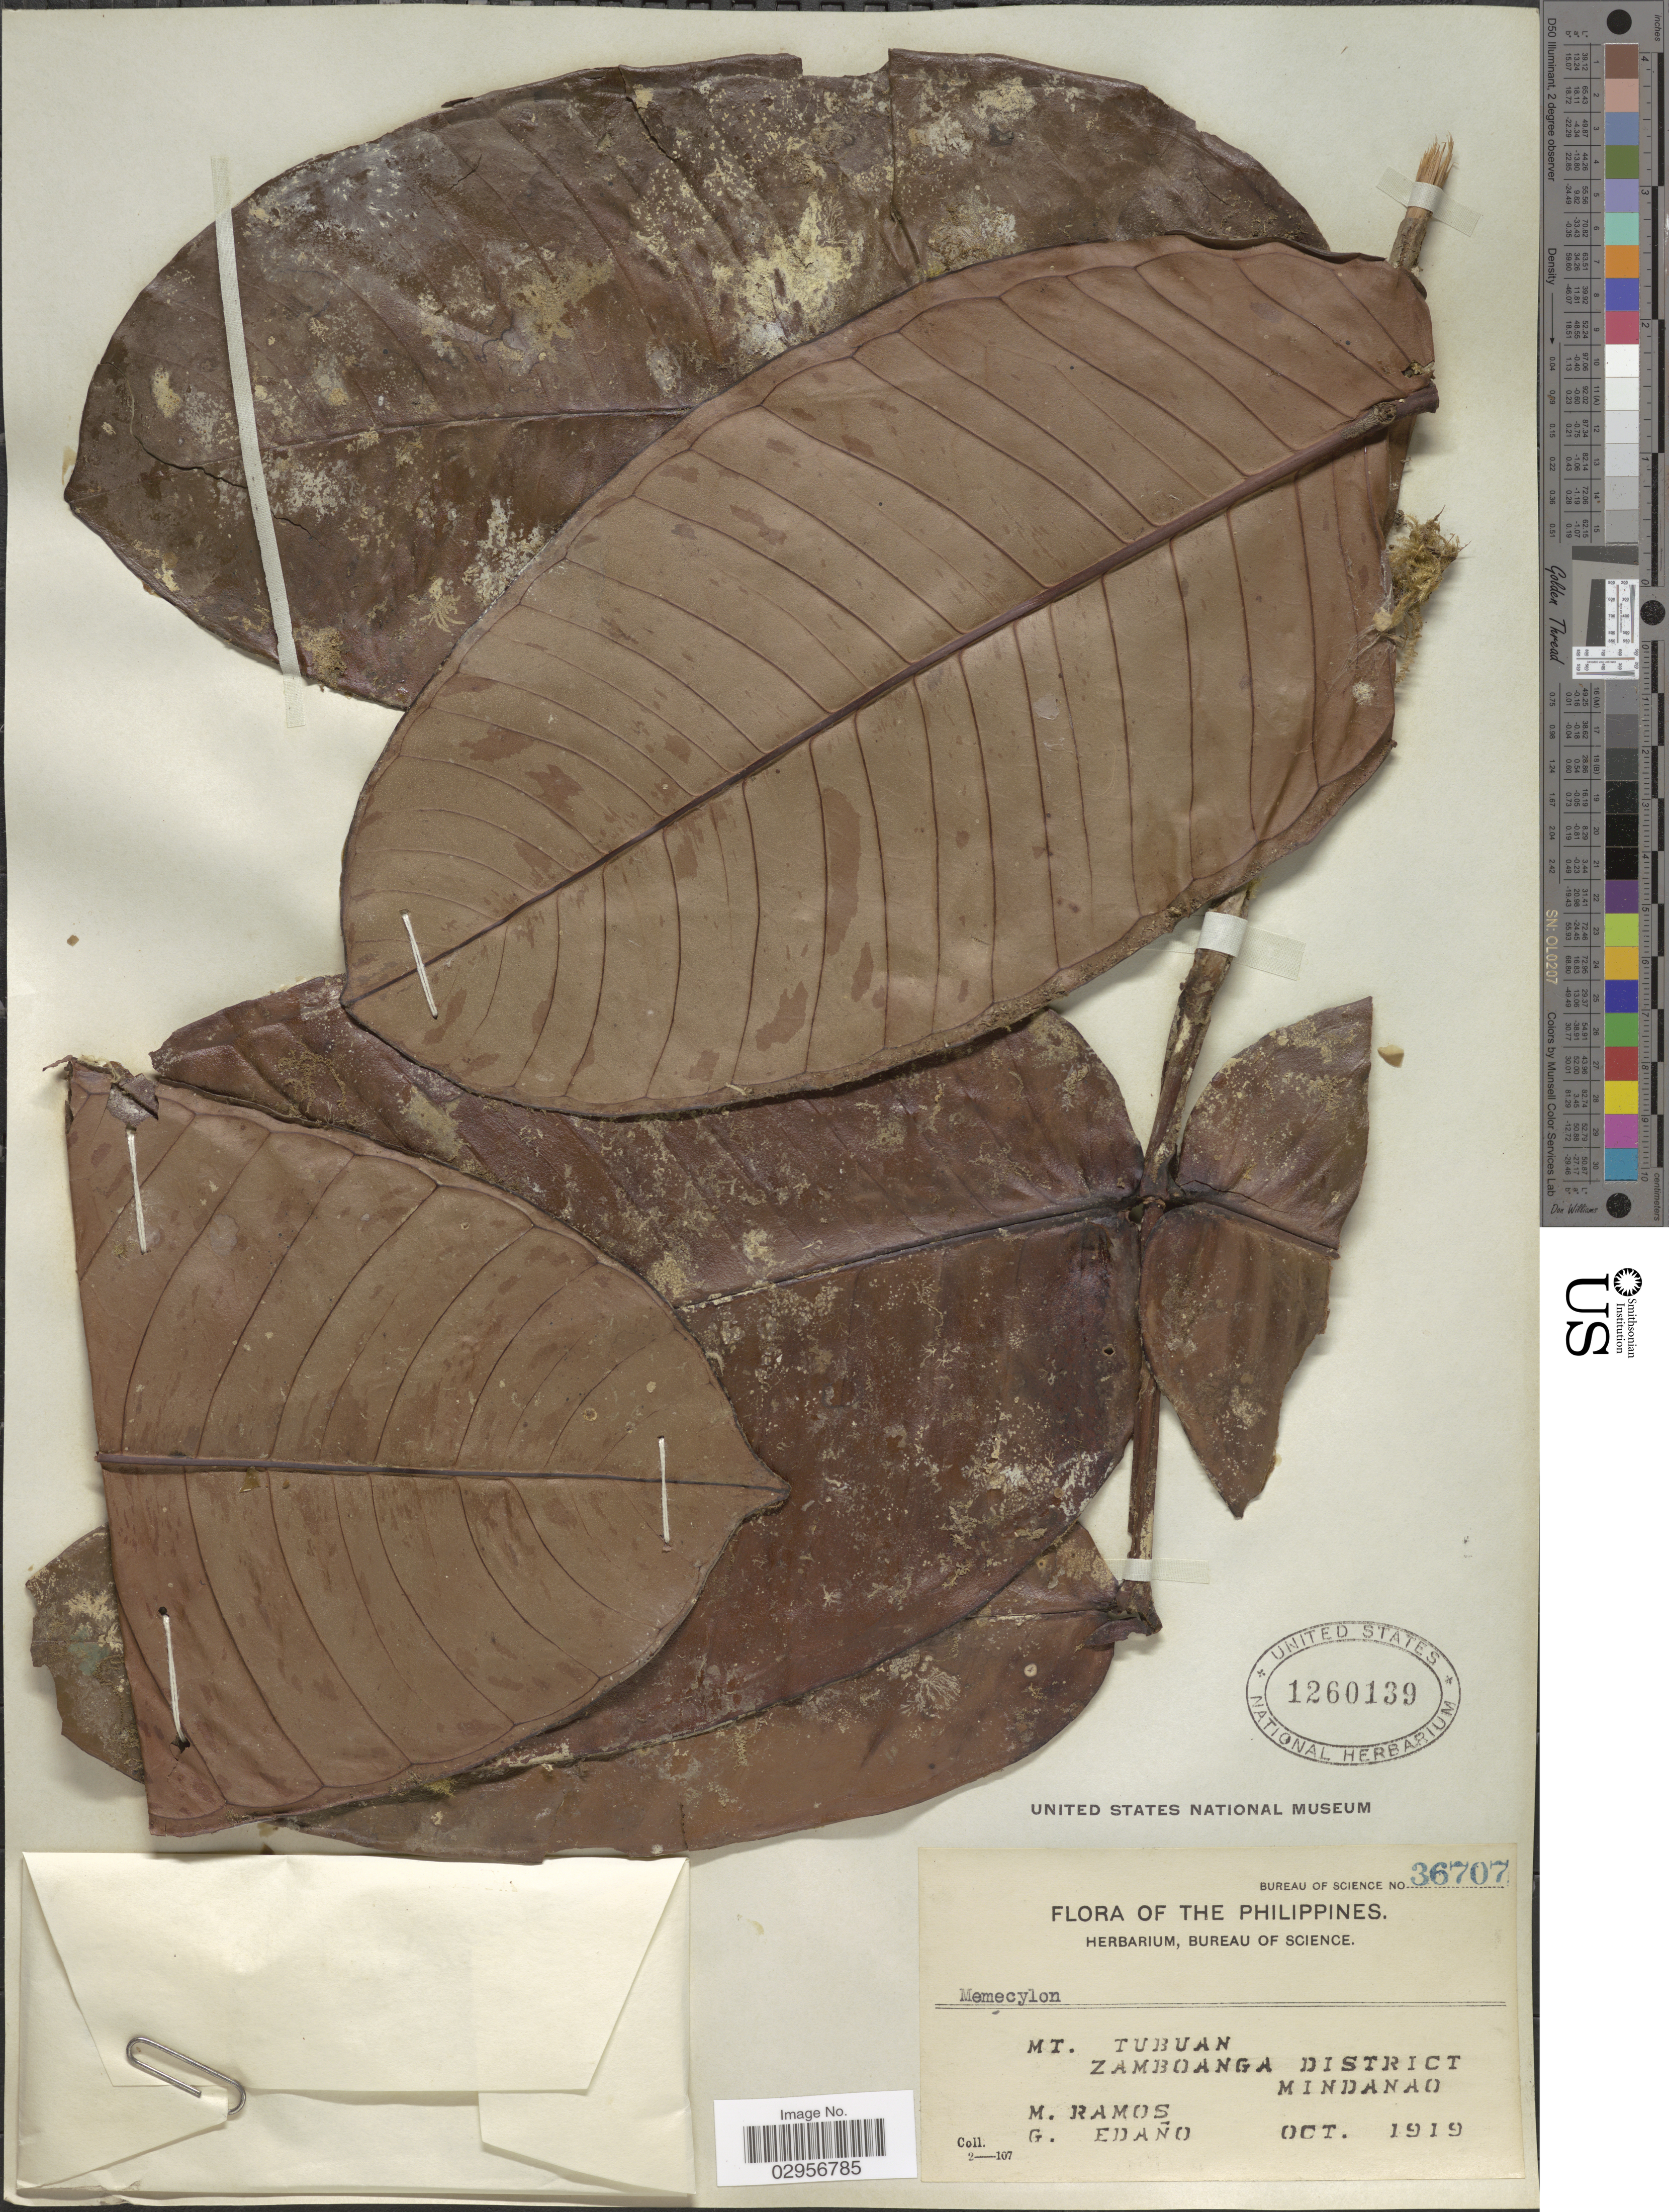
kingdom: Plantae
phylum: Tracheophyta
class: Magnoliopsida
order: Myrtales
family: Melastomataceae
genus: Memecylon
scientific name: Memecylon sp.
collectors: M. Ramos & G. Edaño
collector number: Bureau of Science 36707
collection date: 1919-10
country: Philippines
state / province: Zamboanga Peninsula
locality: Mt. Tubuan, Zamboanga District, Mindanao.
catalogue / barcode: US 1260139